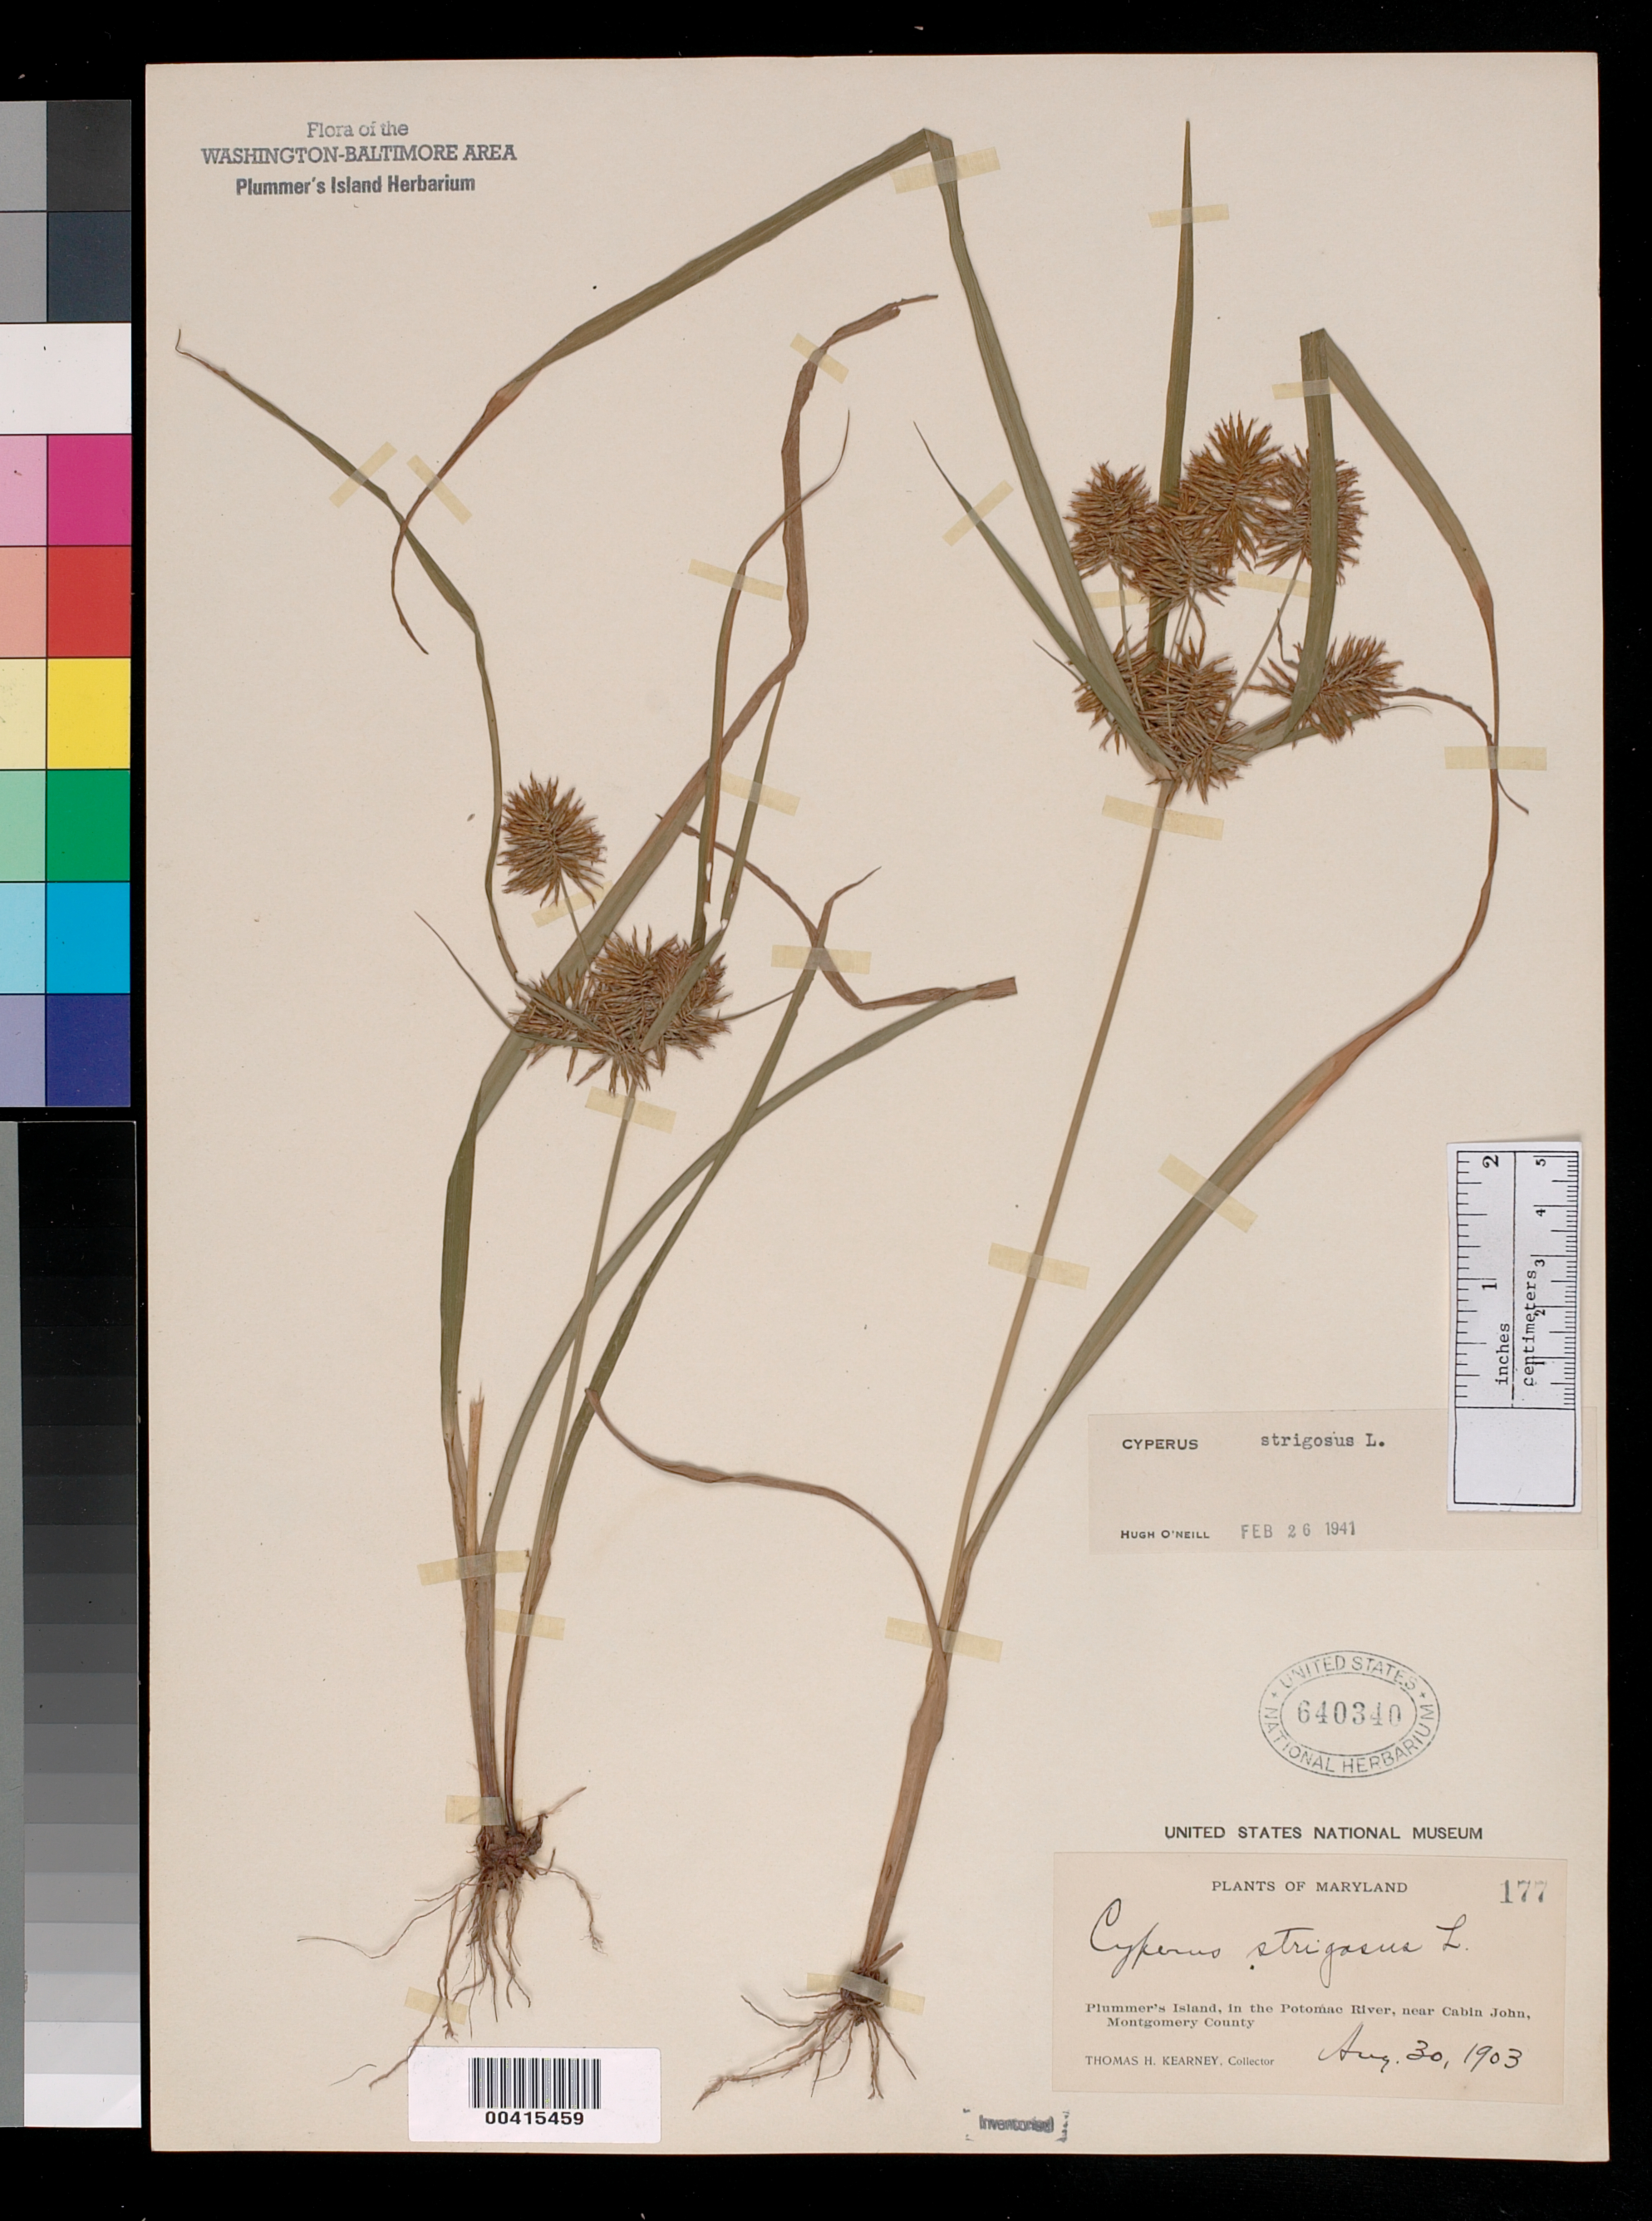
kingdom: Plantae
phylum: Tracheophyta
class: Liliopsida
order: Poales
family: Cyperaceae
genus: Cyperus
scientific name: Cyperus strigosus L.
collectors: T. H. Kearney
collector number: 177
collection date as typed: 30 Aug 1903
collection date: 1903-08-30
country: United States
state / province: Maryland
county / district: Montgomery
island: Plummers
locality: Plummer's Island C. & O. Canal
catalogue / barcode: US 640340